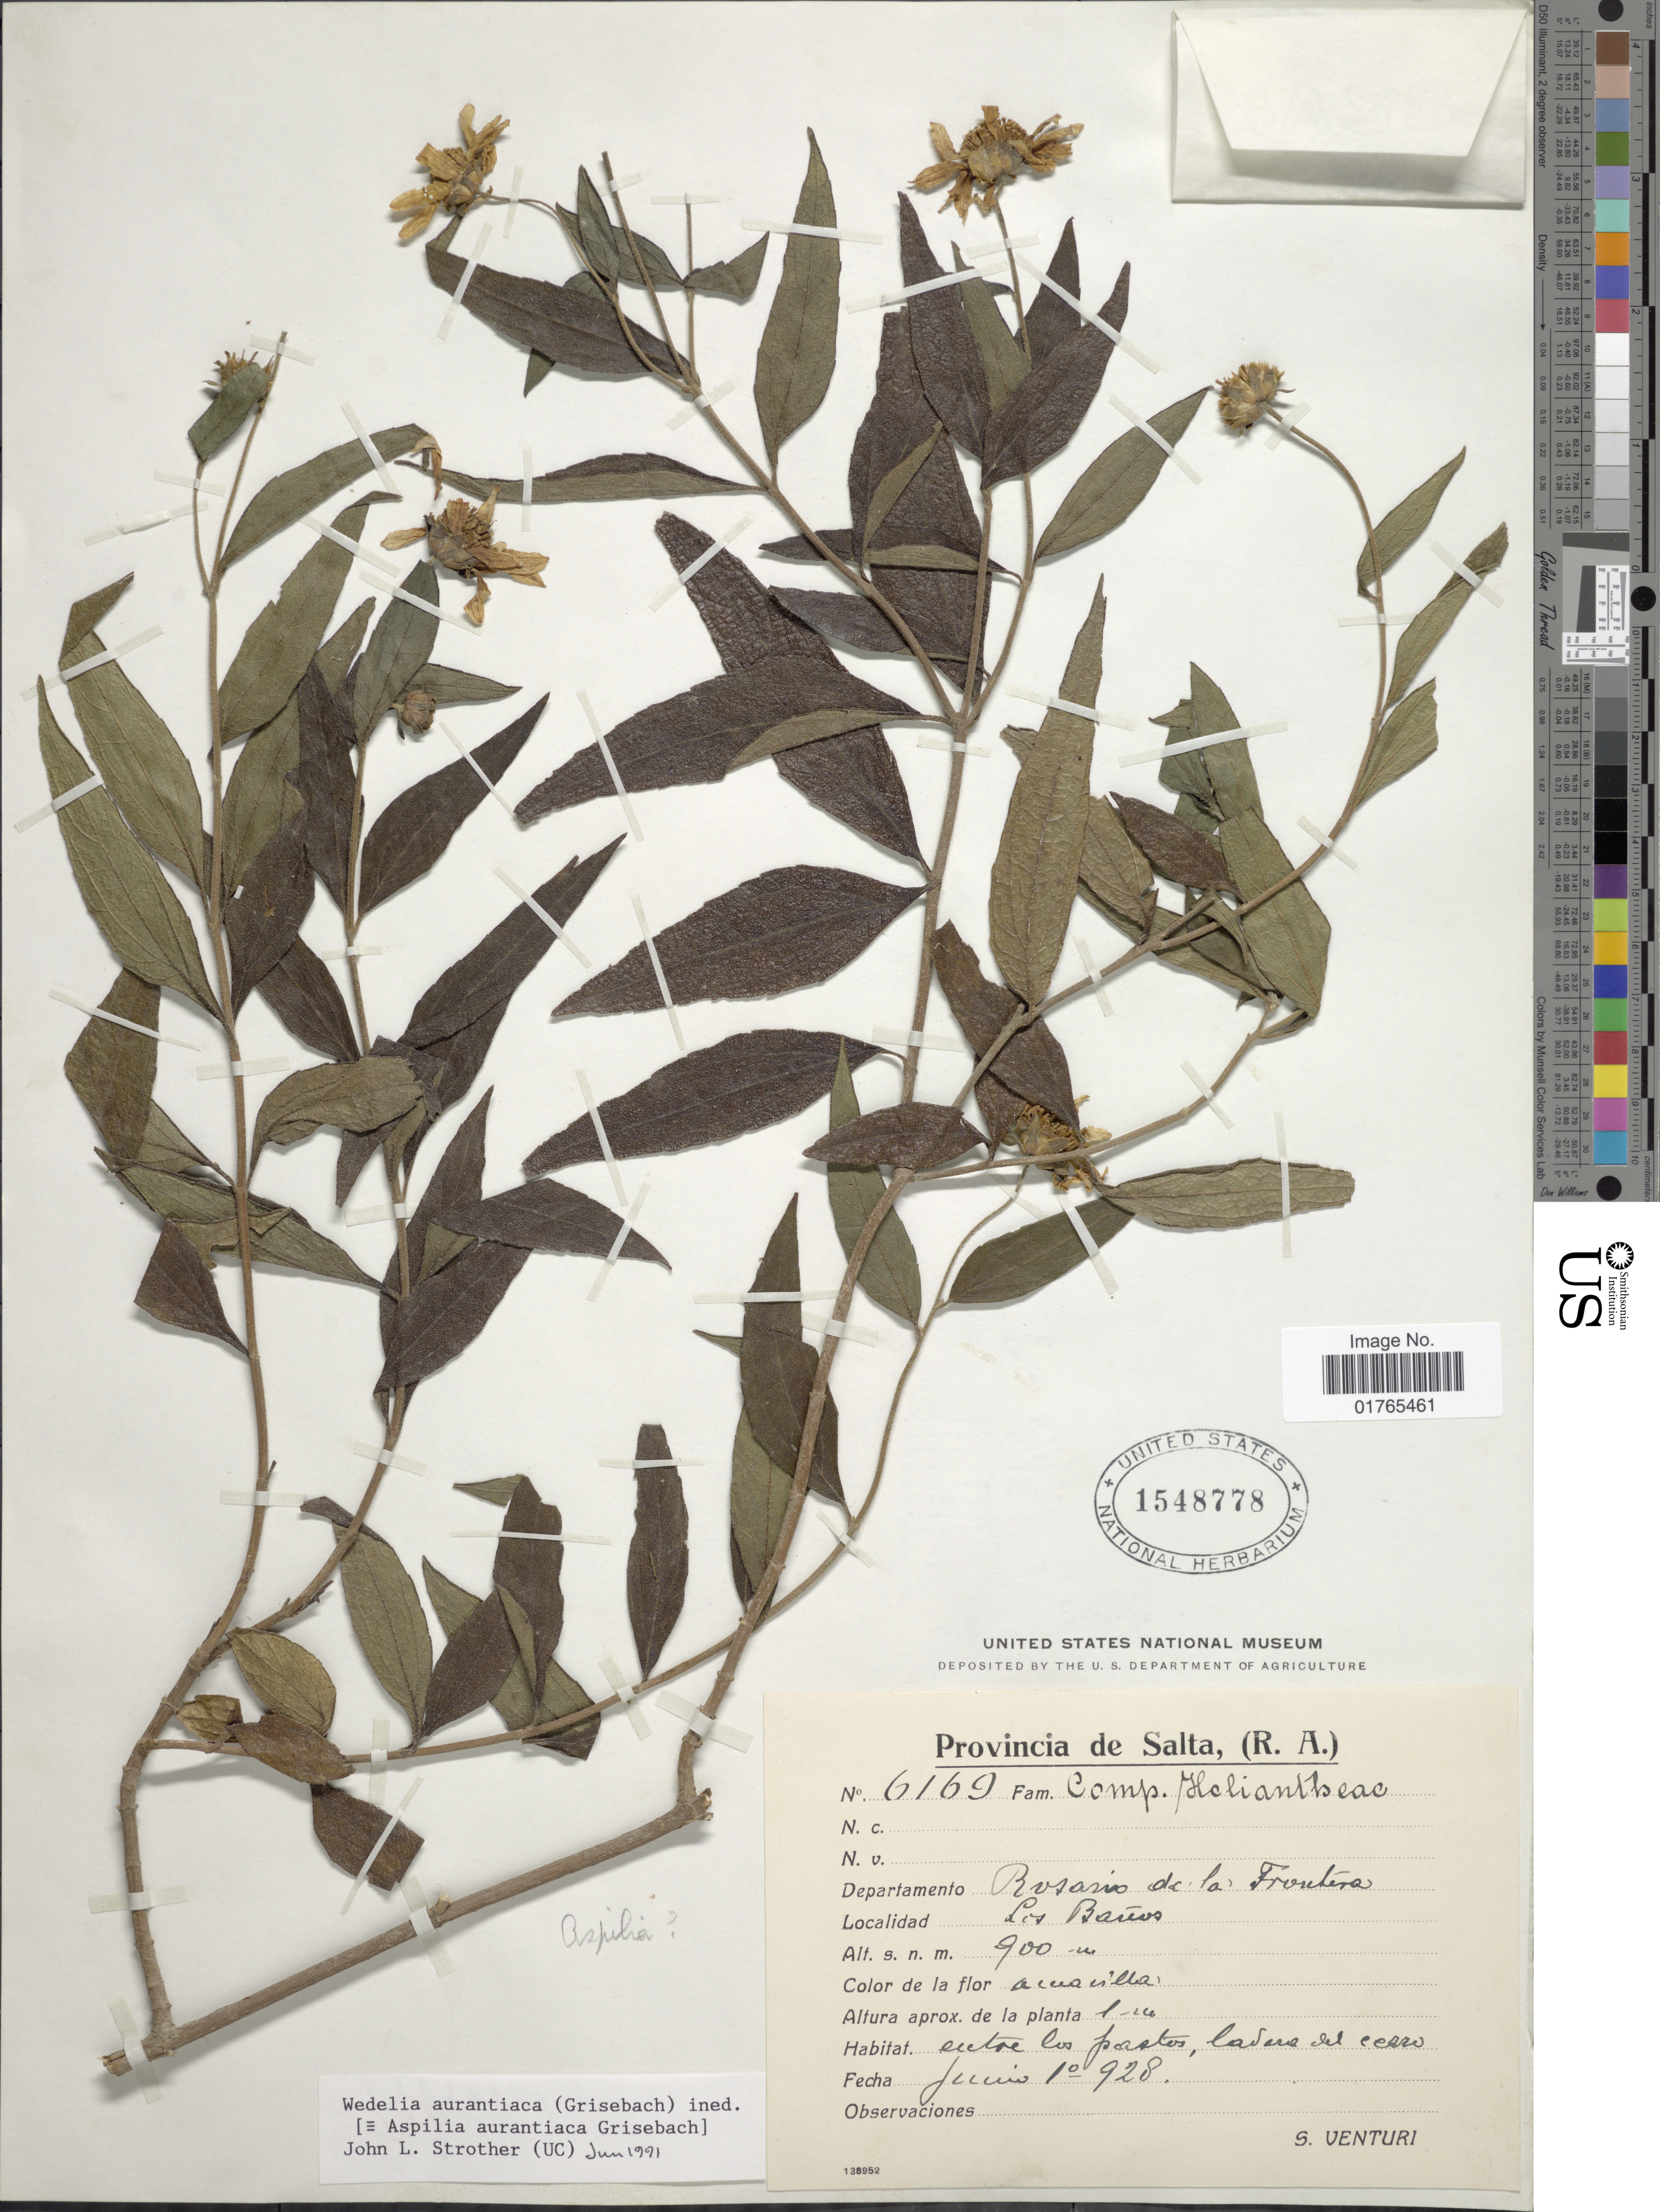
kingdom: Plantae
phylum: Tracheophyta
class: Magnoliopsida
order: Asterales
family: Asteraceae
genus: Aspilia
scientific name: Aspilia aurantiaca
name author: Griseb.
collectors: S. Venturi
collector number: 6169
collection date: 1928-06-10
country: Argentina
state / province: Salta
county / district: Rosario de la Fontera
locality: Los Baños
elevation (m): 900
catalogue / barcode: US 1548778